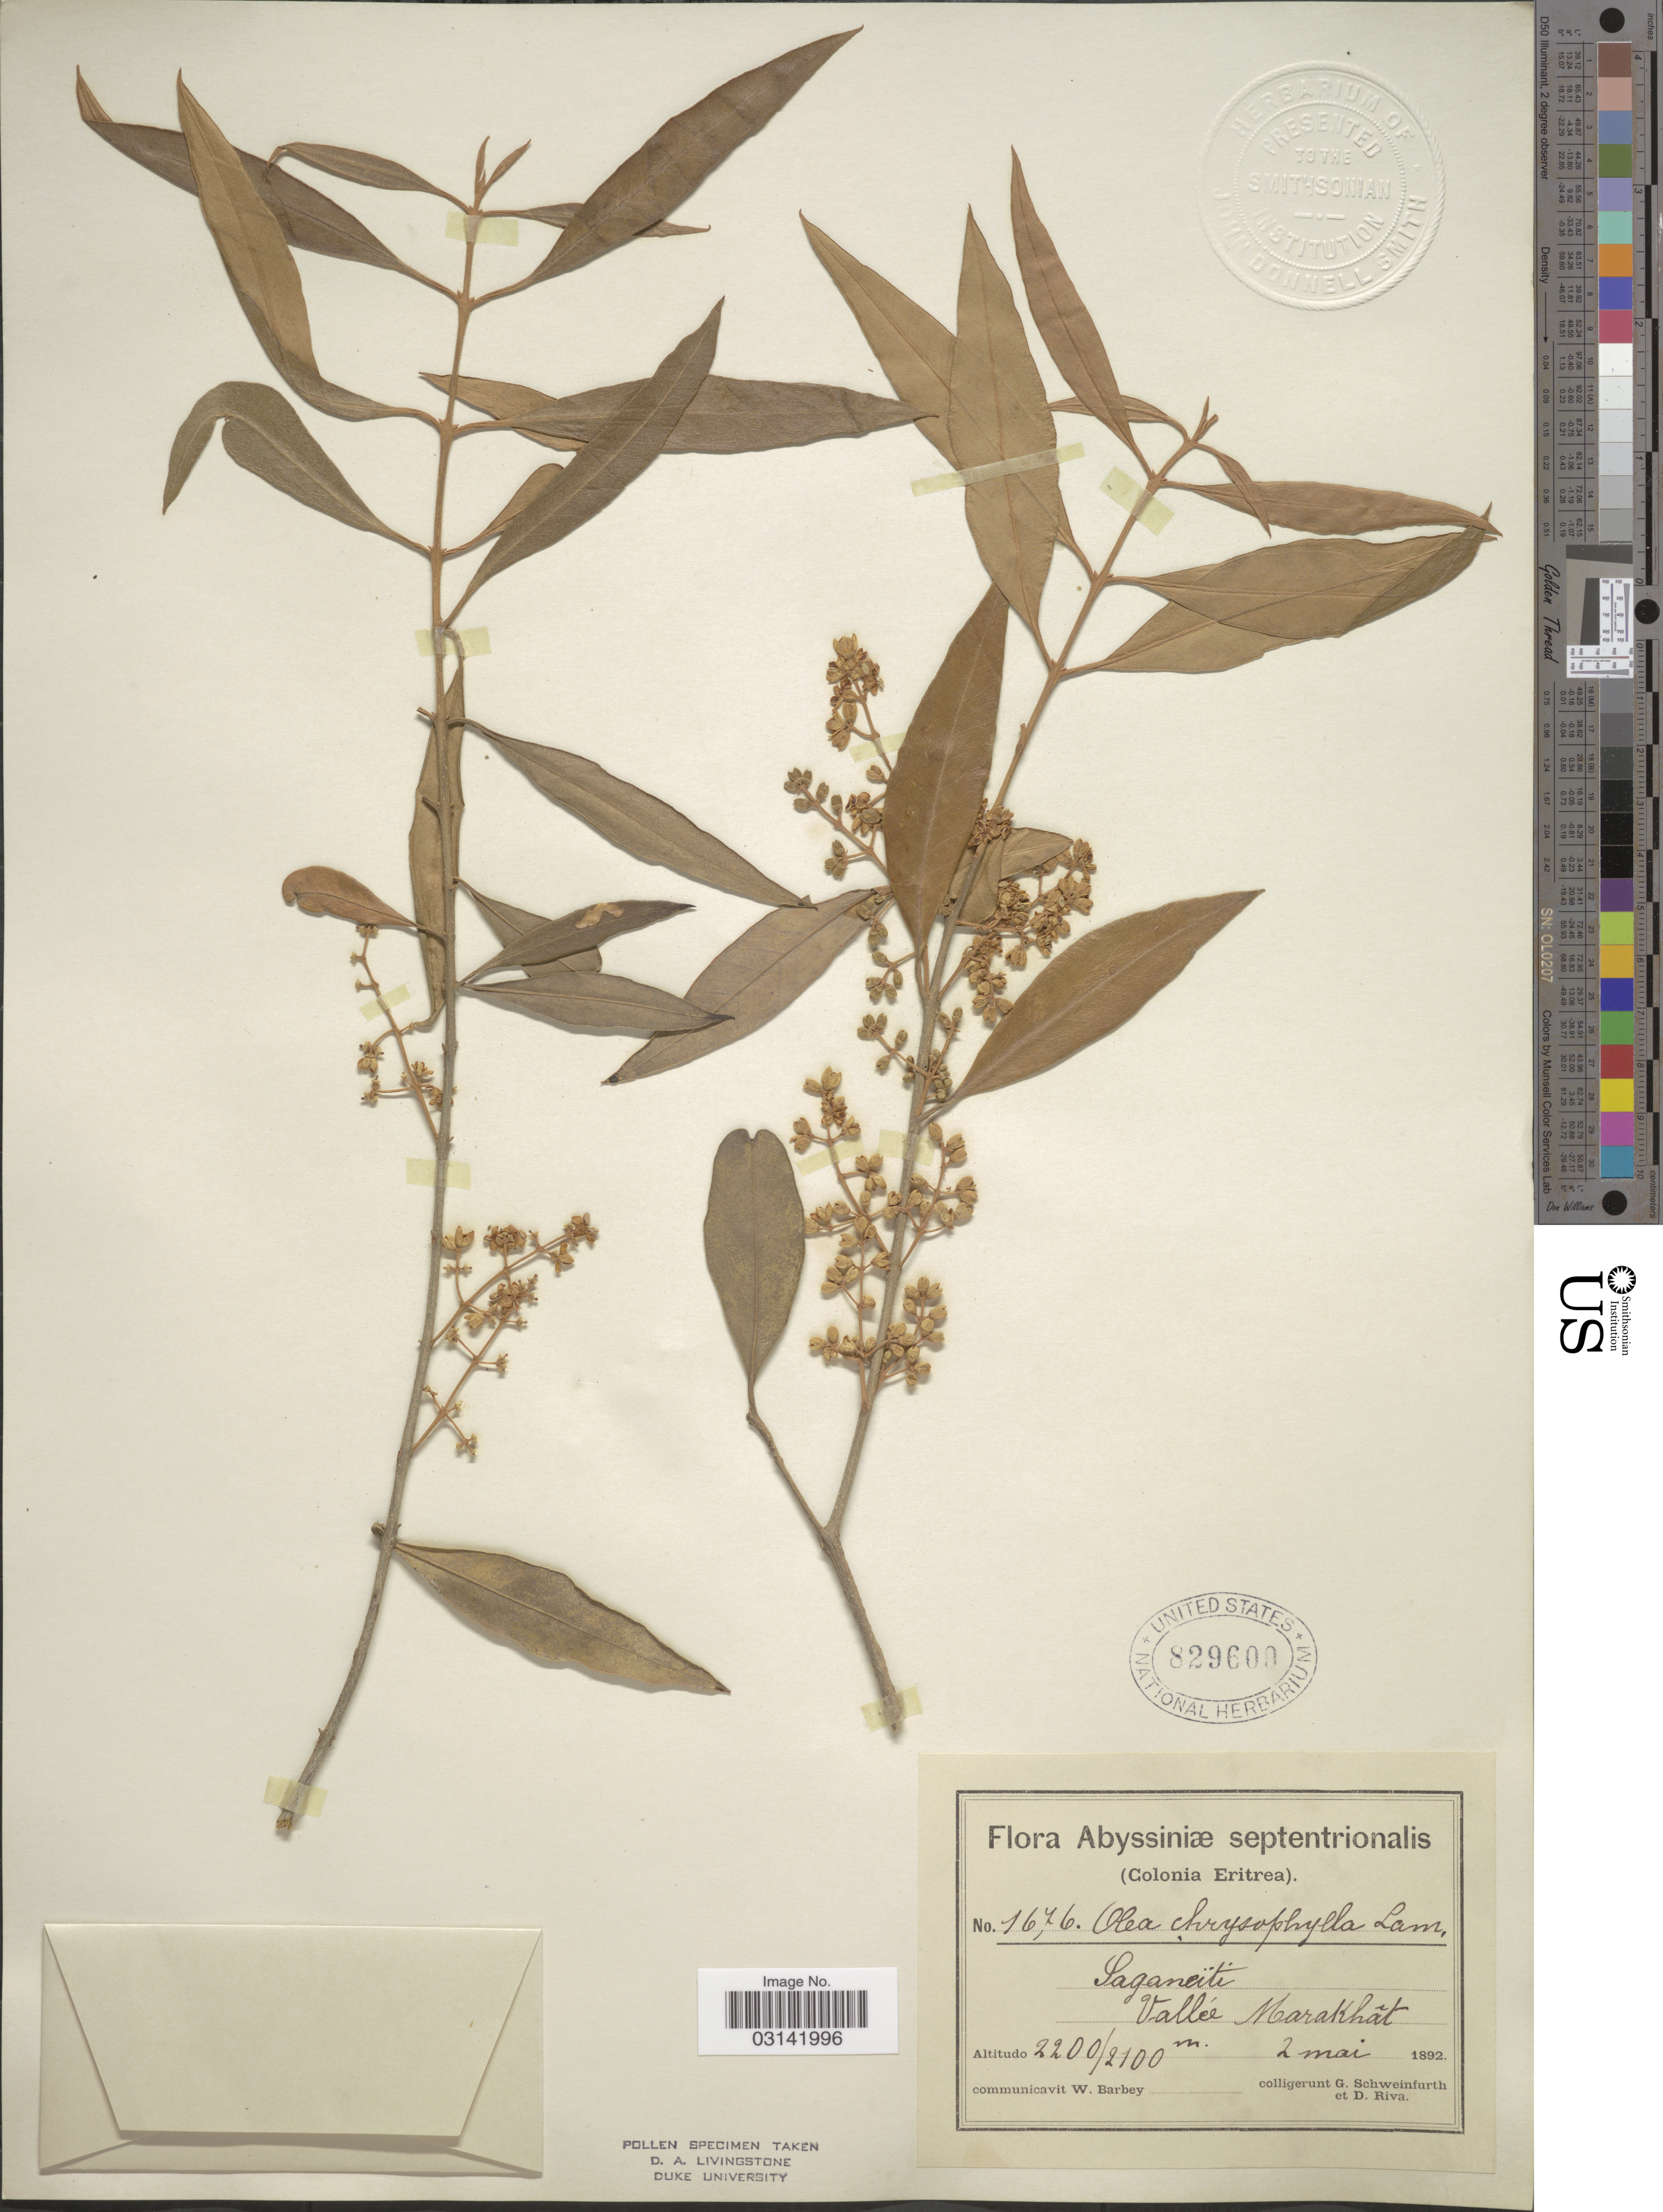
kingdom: Plantae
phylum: Tracheophyta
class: Magnoliopsida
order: Lamiales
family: Oleaceae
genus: Olea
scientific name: Olea chrysophylla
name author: Lam.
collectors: G. A. Schweinfurth (herbarium) & D. Riva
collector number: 1676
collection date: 1892-05-02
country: Eritrea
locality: Abyssiniæ septentrionalis (Colonia Eritrea). Saganeïti, Vallée Marakhât.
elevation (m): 2100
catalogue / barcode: US 829600